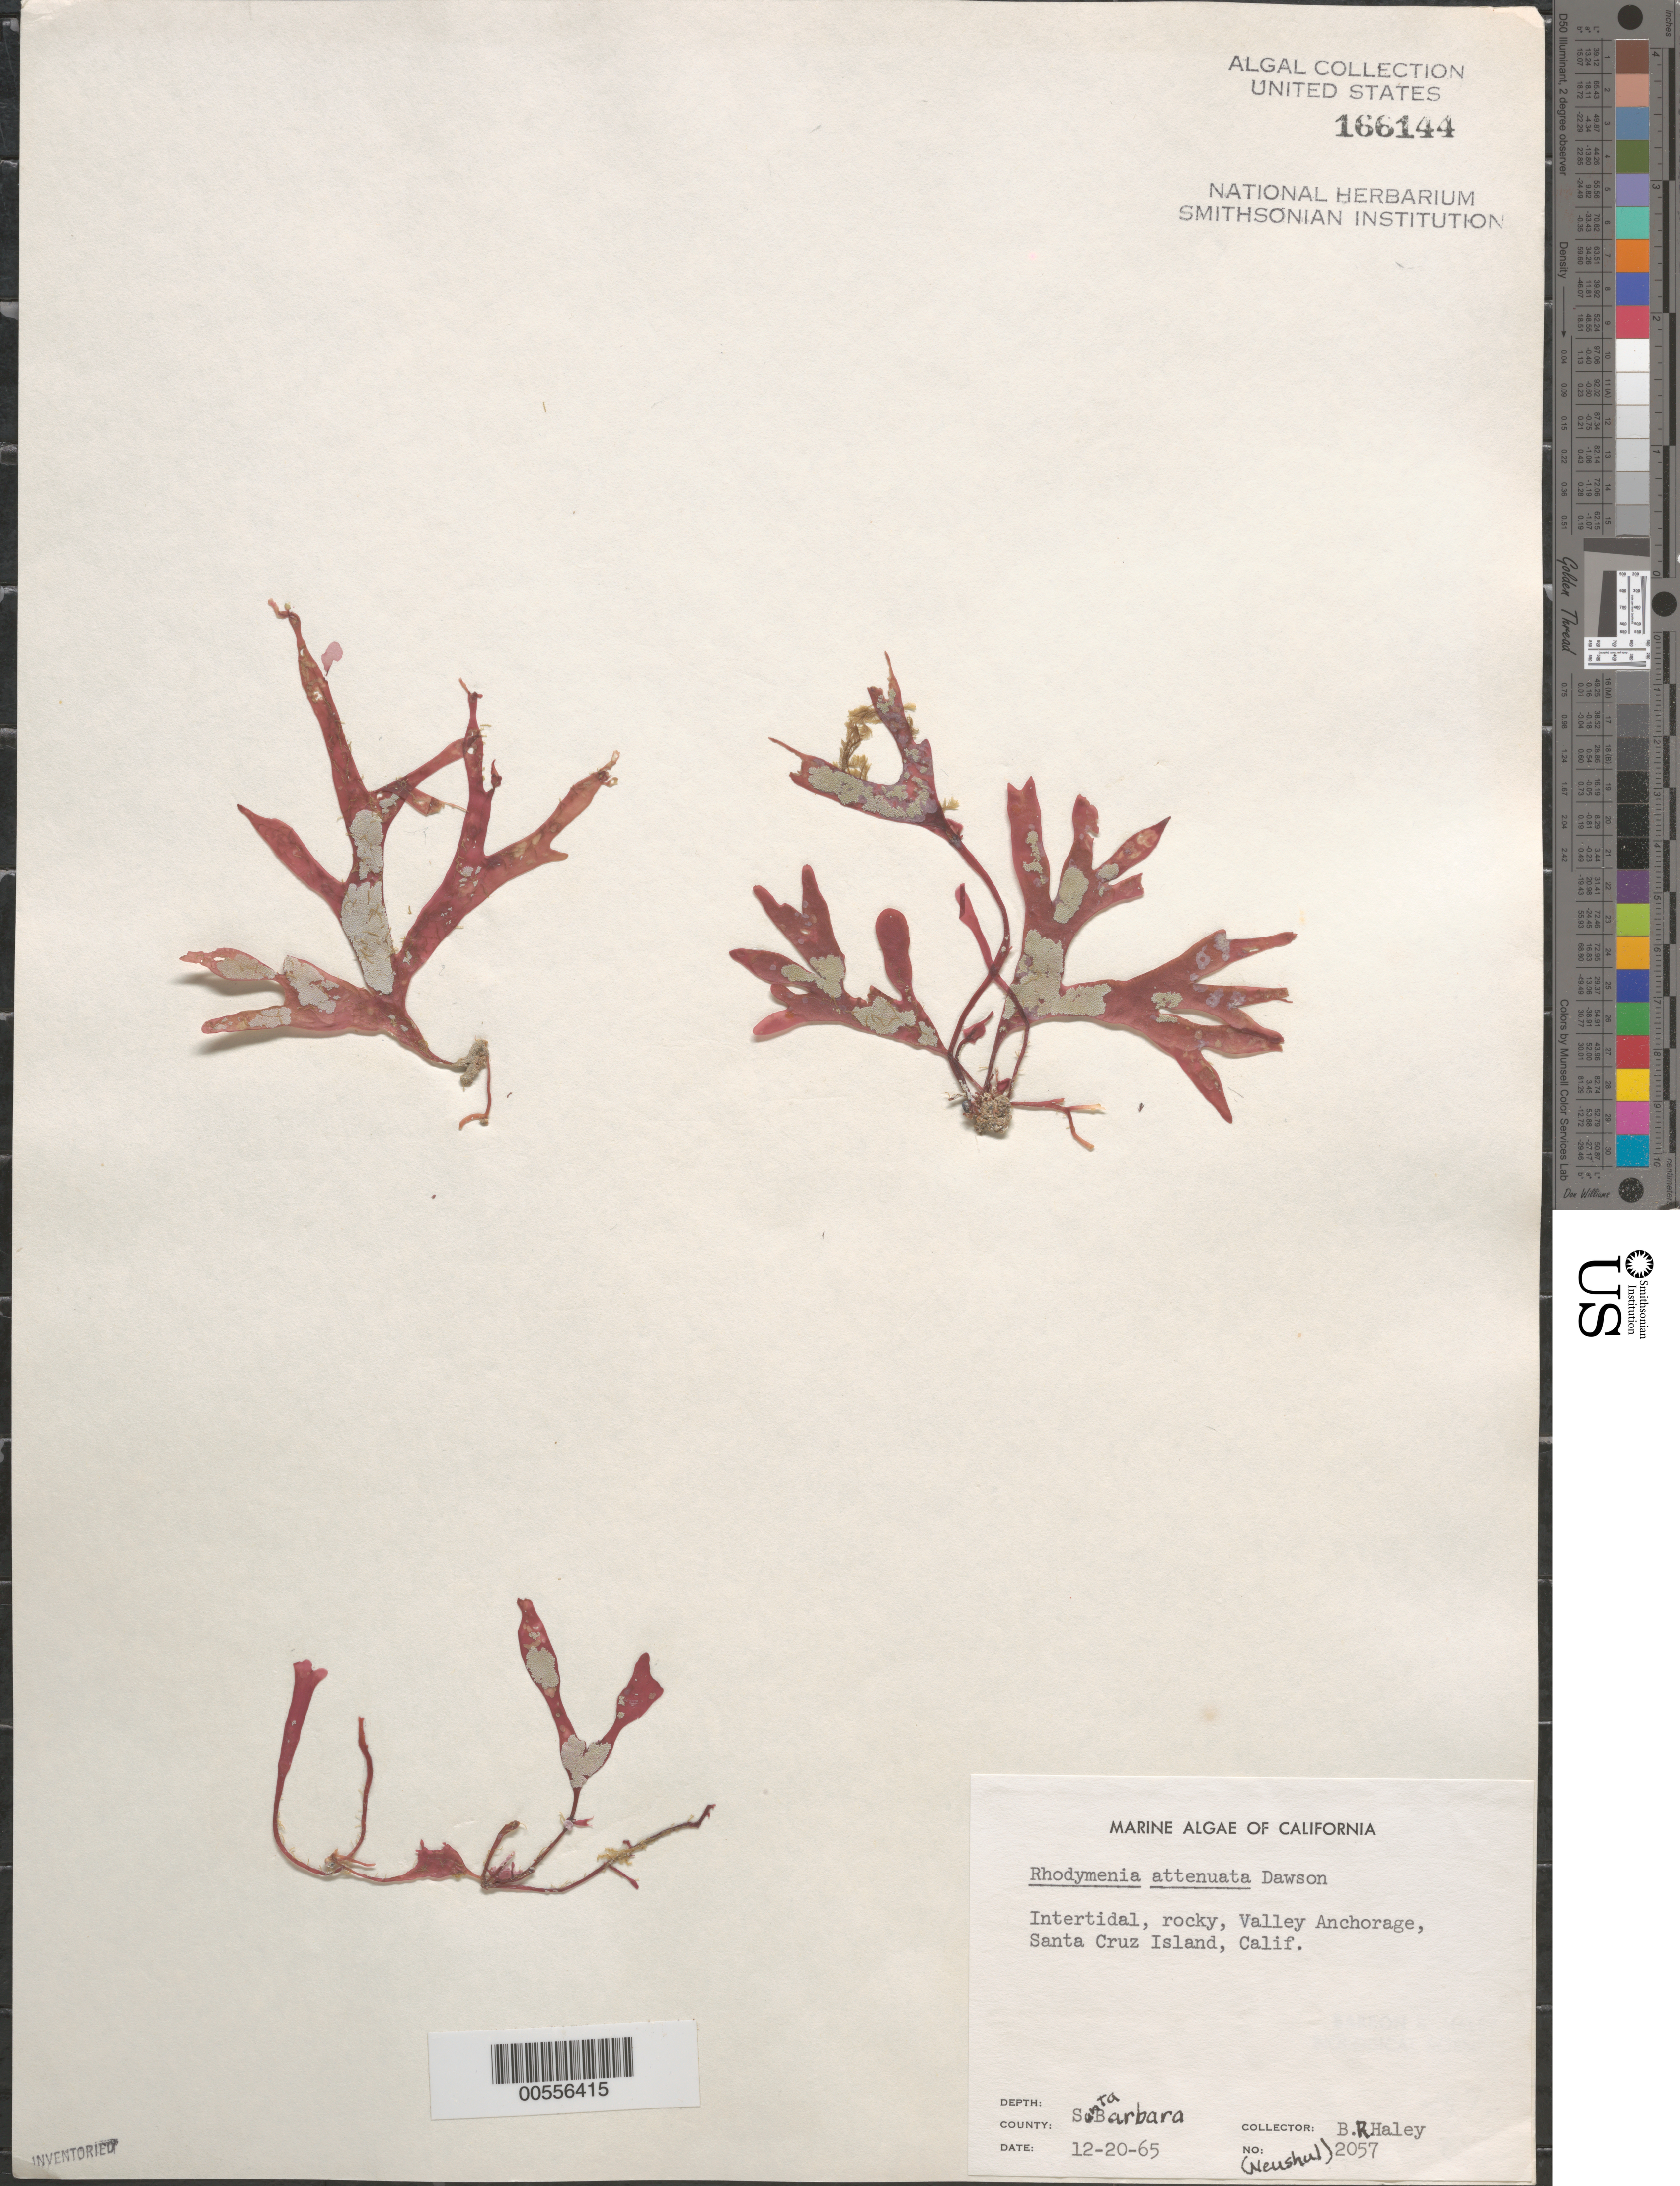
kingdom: Plantae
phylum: Rhodophyta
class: Florideophyceae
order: Rhodymeniales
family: Rhodymeniaceae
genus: Rhodymenia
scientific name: Rhodymenia californica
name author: Kylin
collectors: B. Haley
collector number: Neushul 2057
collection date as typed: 20 Dec 1965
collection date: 1965-12-20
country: United States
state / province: California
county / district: Santa Barbara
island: Santa Cruz Island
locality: Valley Anchorage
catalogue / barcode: US 166144